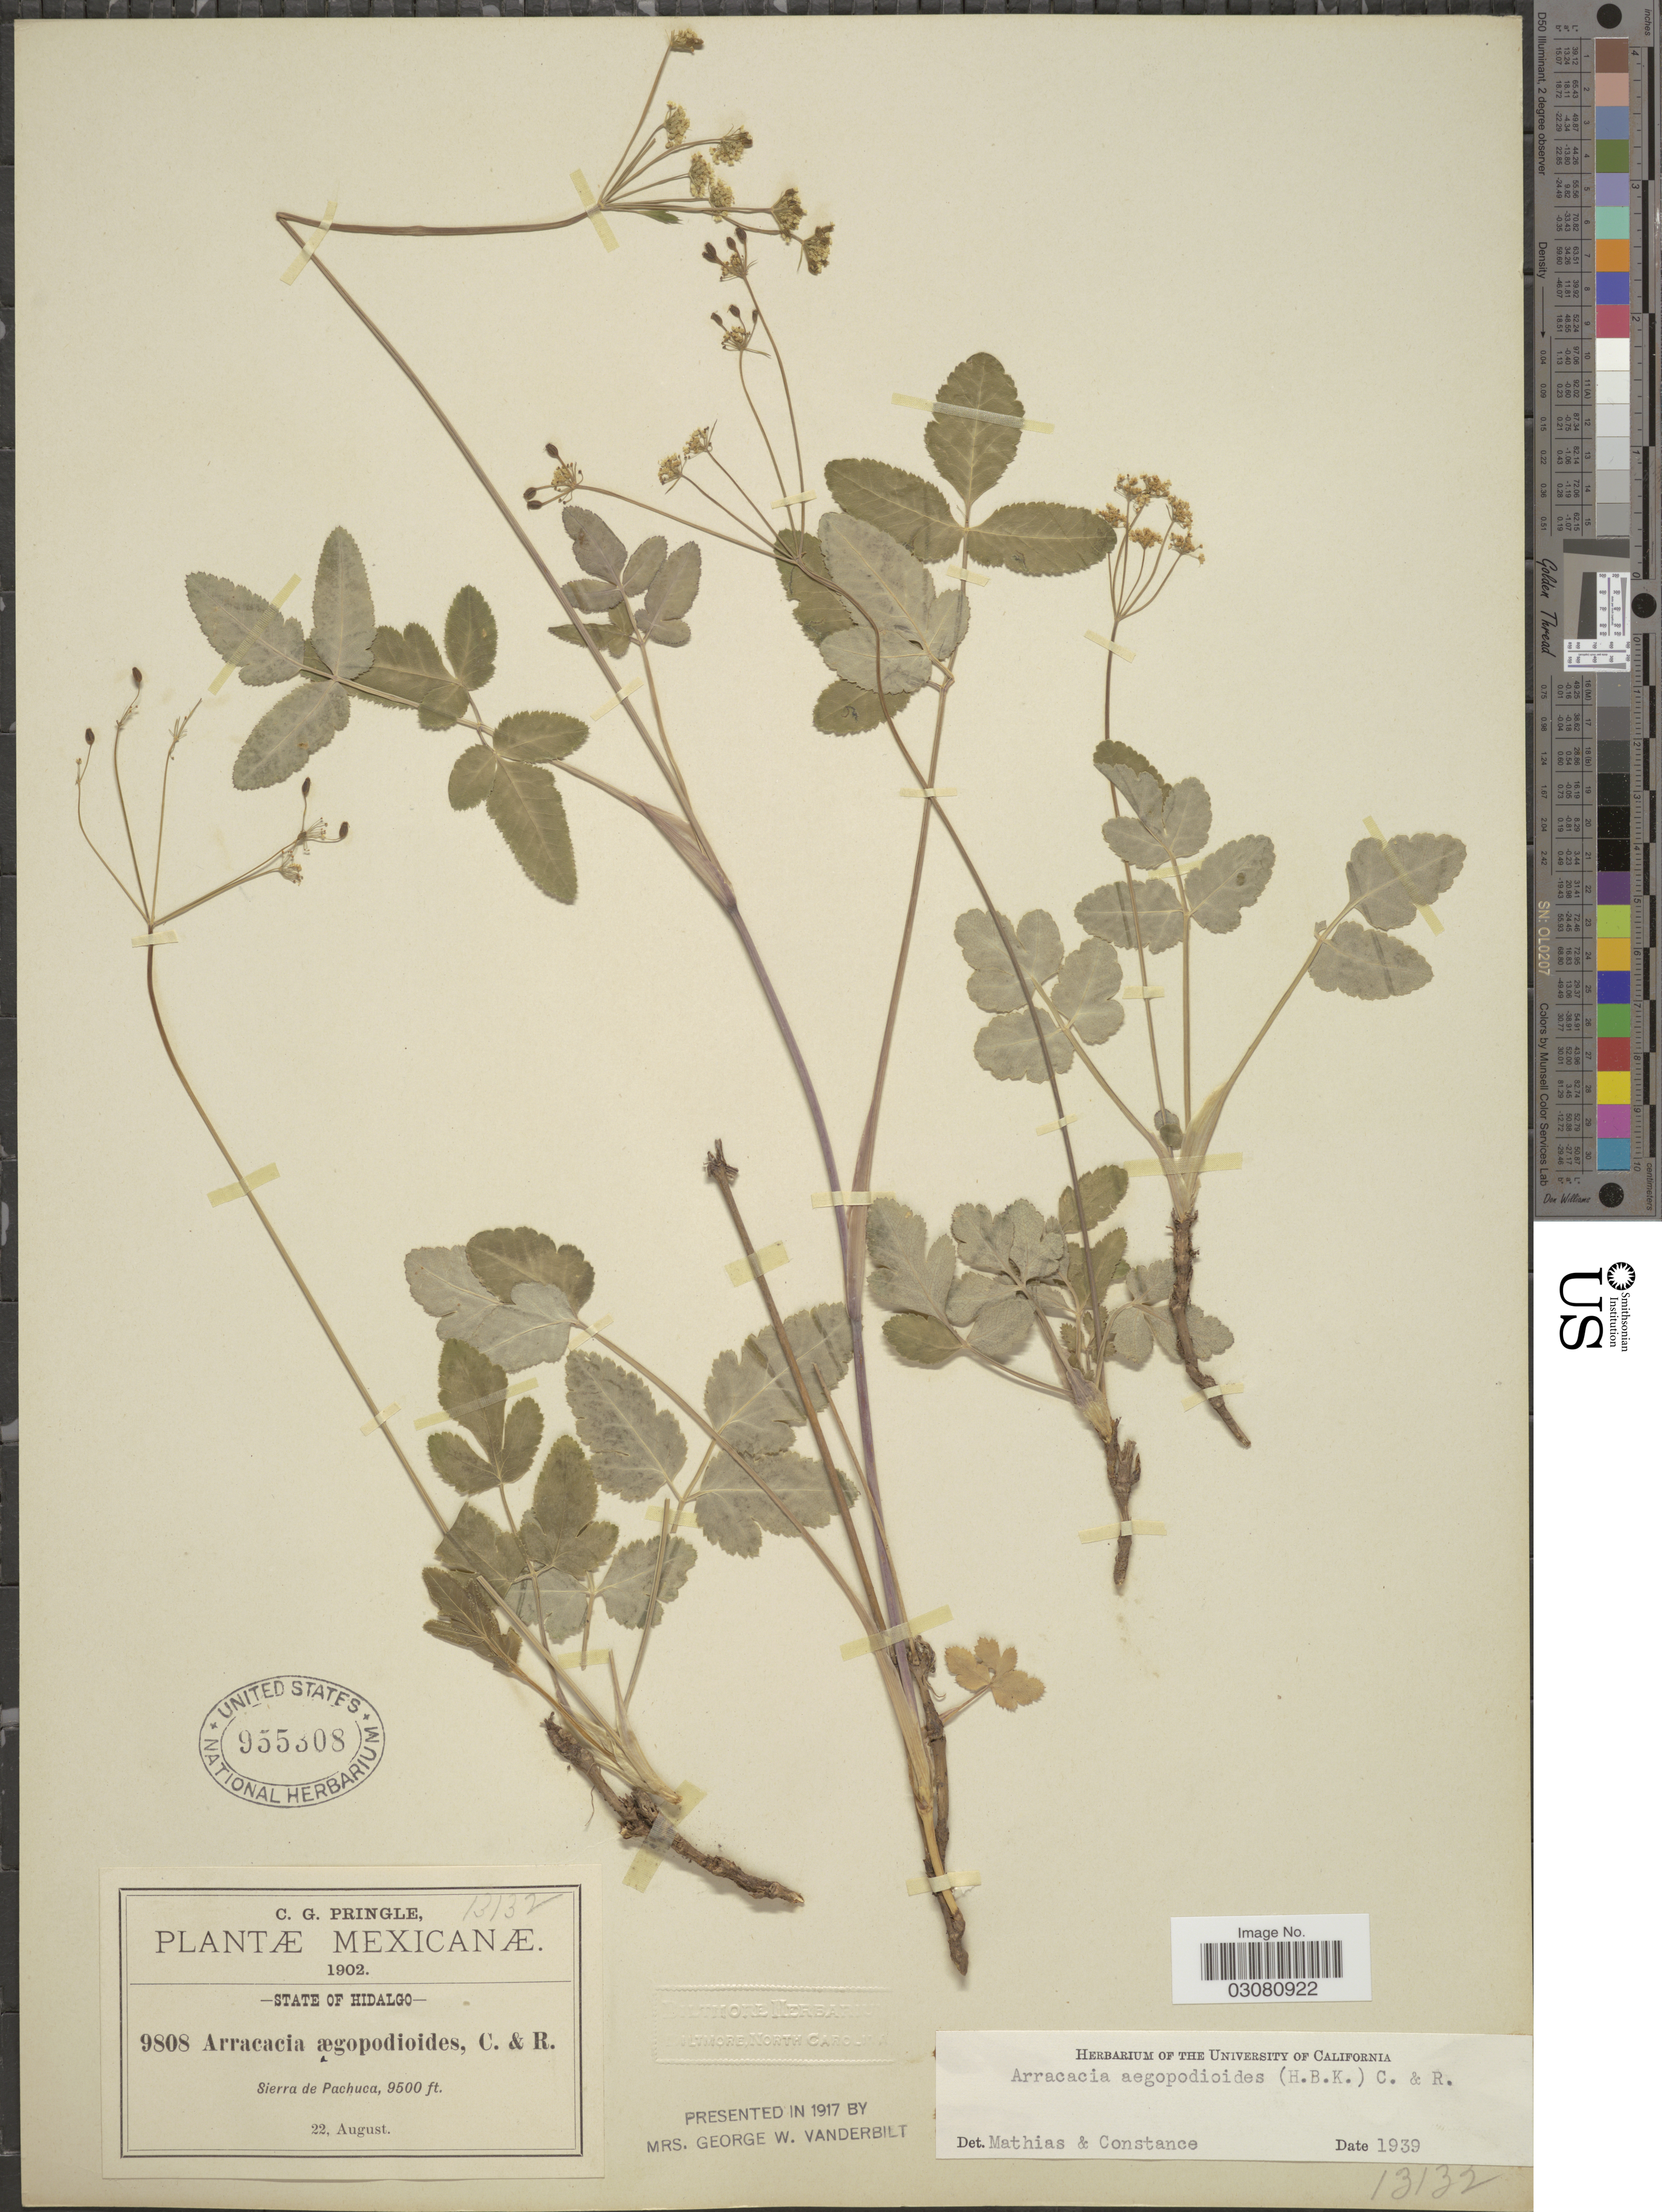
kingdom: Plantae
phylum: Tracheophyta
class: Magnoliopsida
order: Apiales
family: Apiaceae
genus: Arracacia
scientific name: Arracacia aegopodioides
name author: (Kunth) J.M. Coult. & Rose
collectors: C. G. Pringle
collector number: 9808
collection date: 1902-08-22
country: Mexico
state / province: Hidalgo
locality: Sierra de Pachuca.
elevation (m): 2896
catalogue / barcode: US 955308